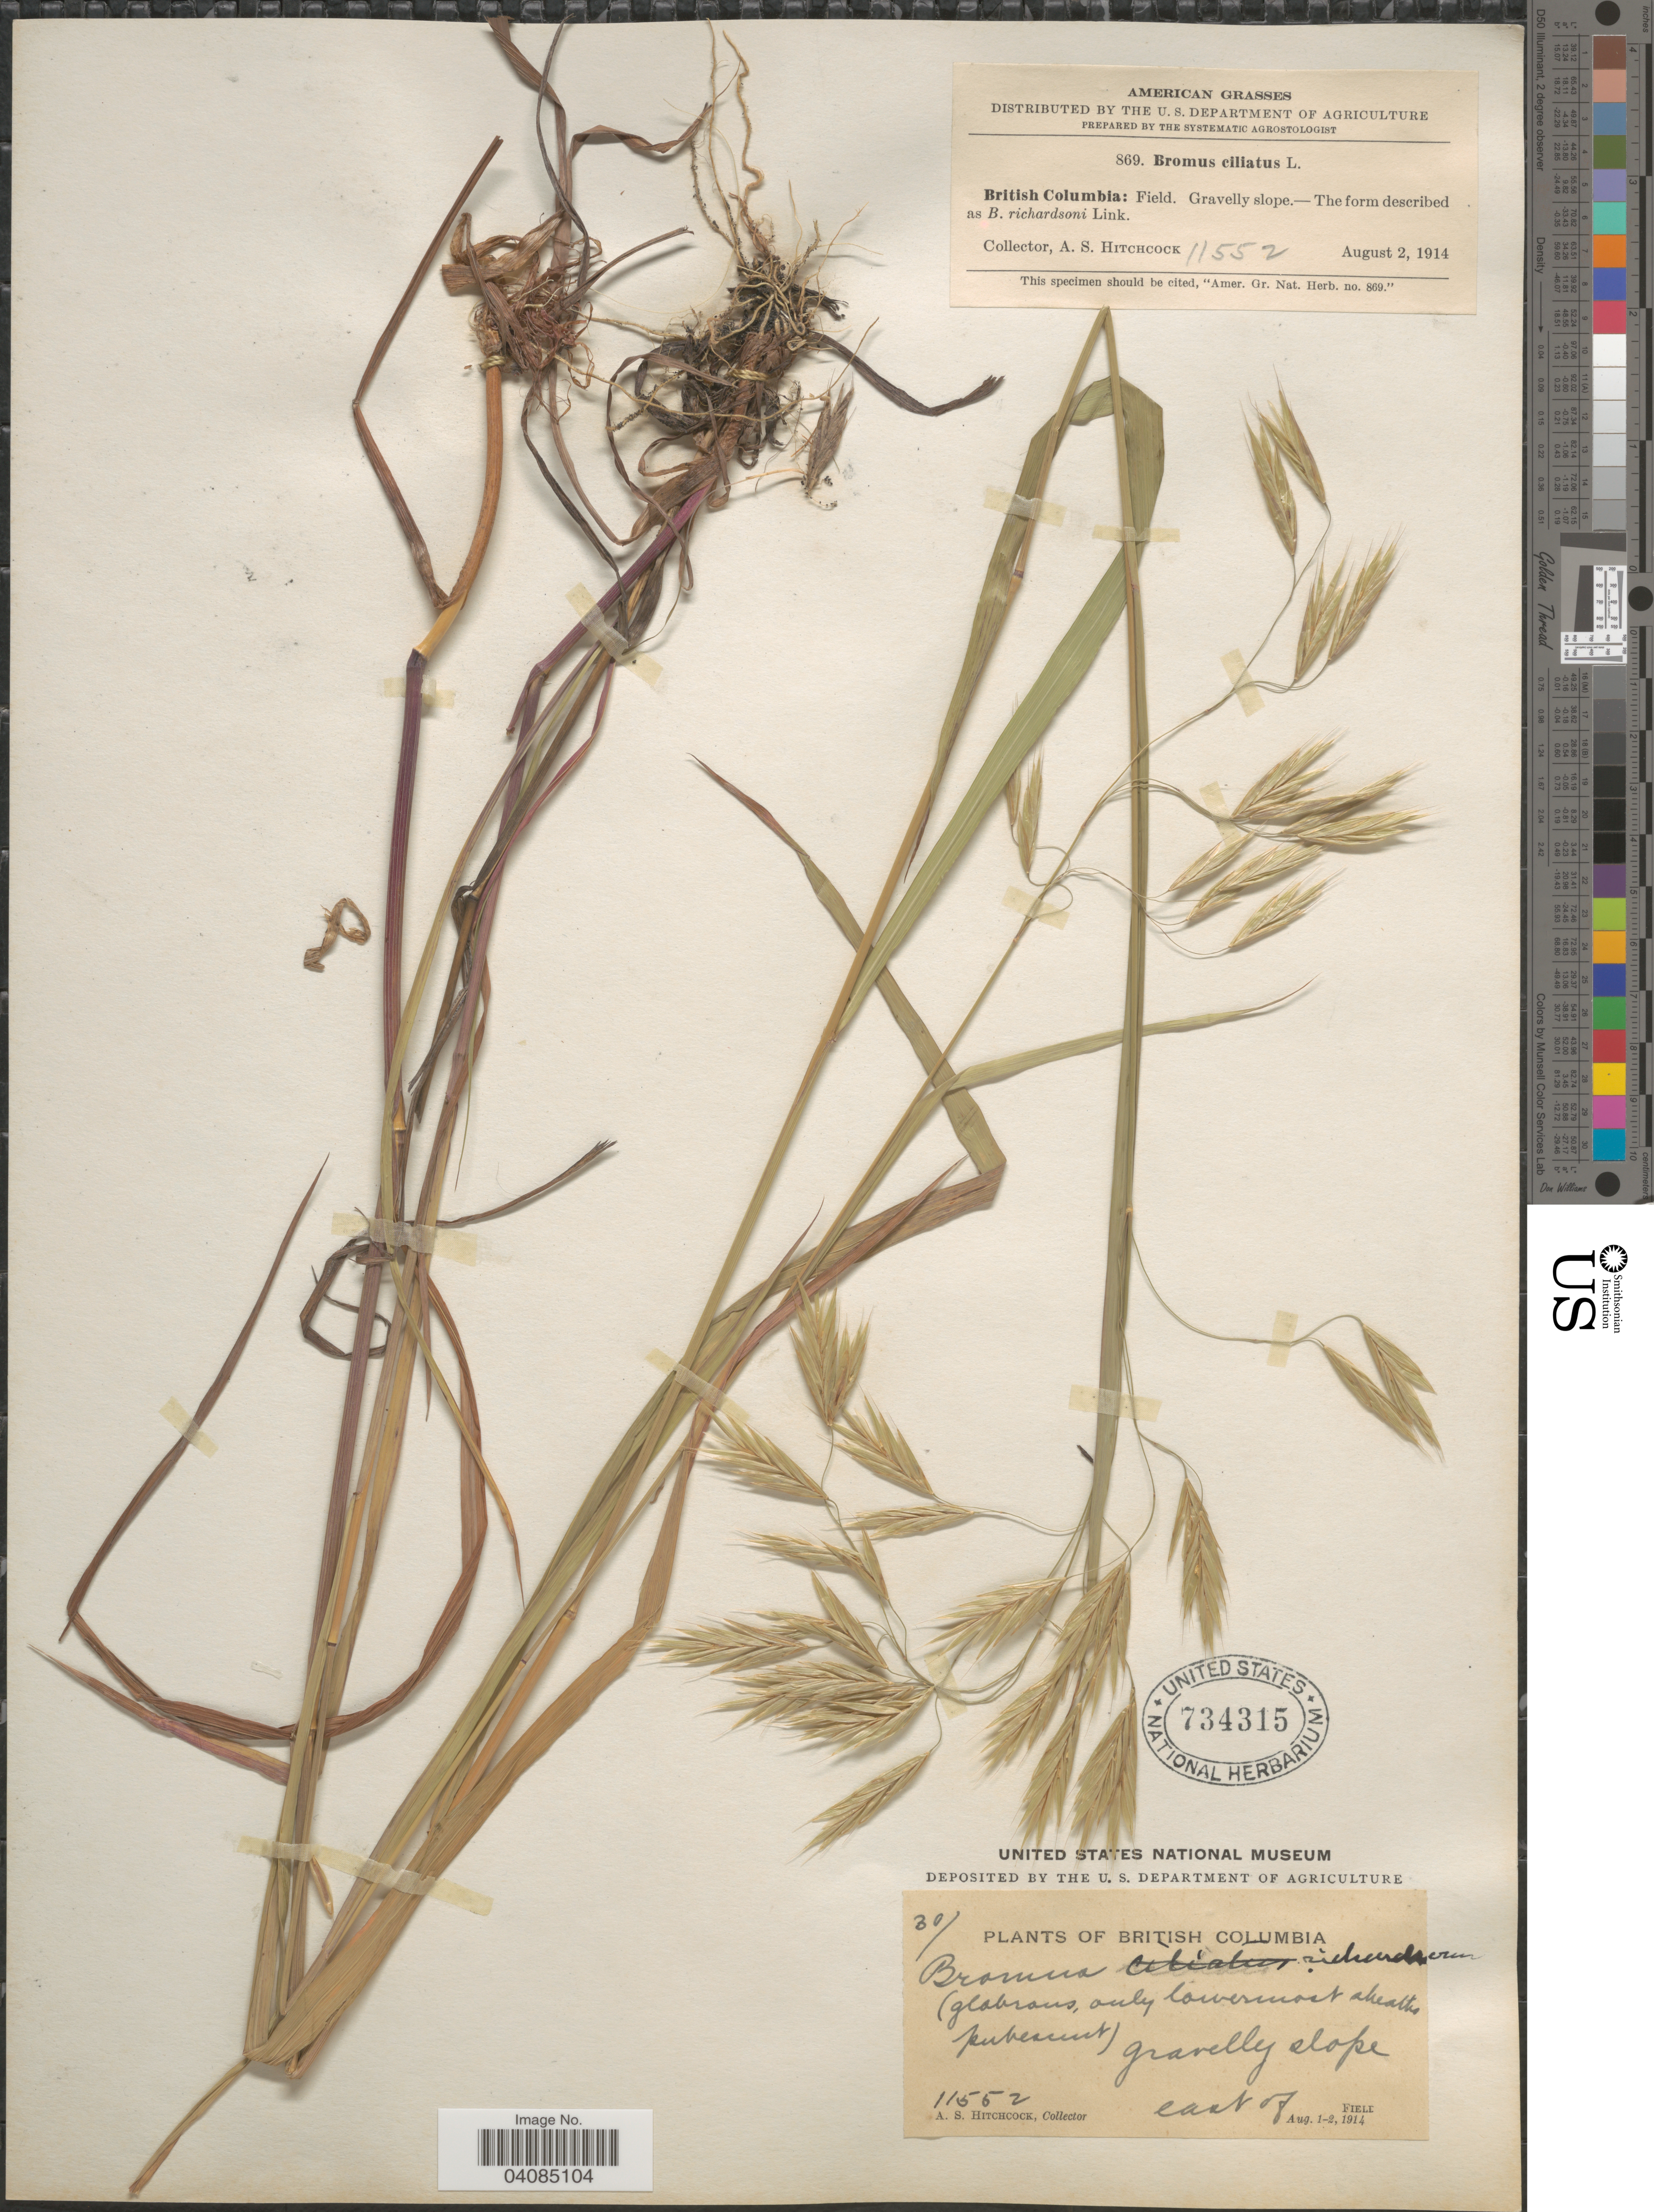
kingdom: Plantae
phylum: Tracheophyta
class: Liliopsida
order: Poales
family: Poaceae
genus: Bromus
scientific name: Bromus richardsonii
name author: Link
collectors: A. S. Hitchcock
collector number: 11552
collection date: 1914-08-02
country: Canada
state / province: British Columbia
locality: Field. Gravelly slope. East of Field.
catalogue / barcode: US 734315